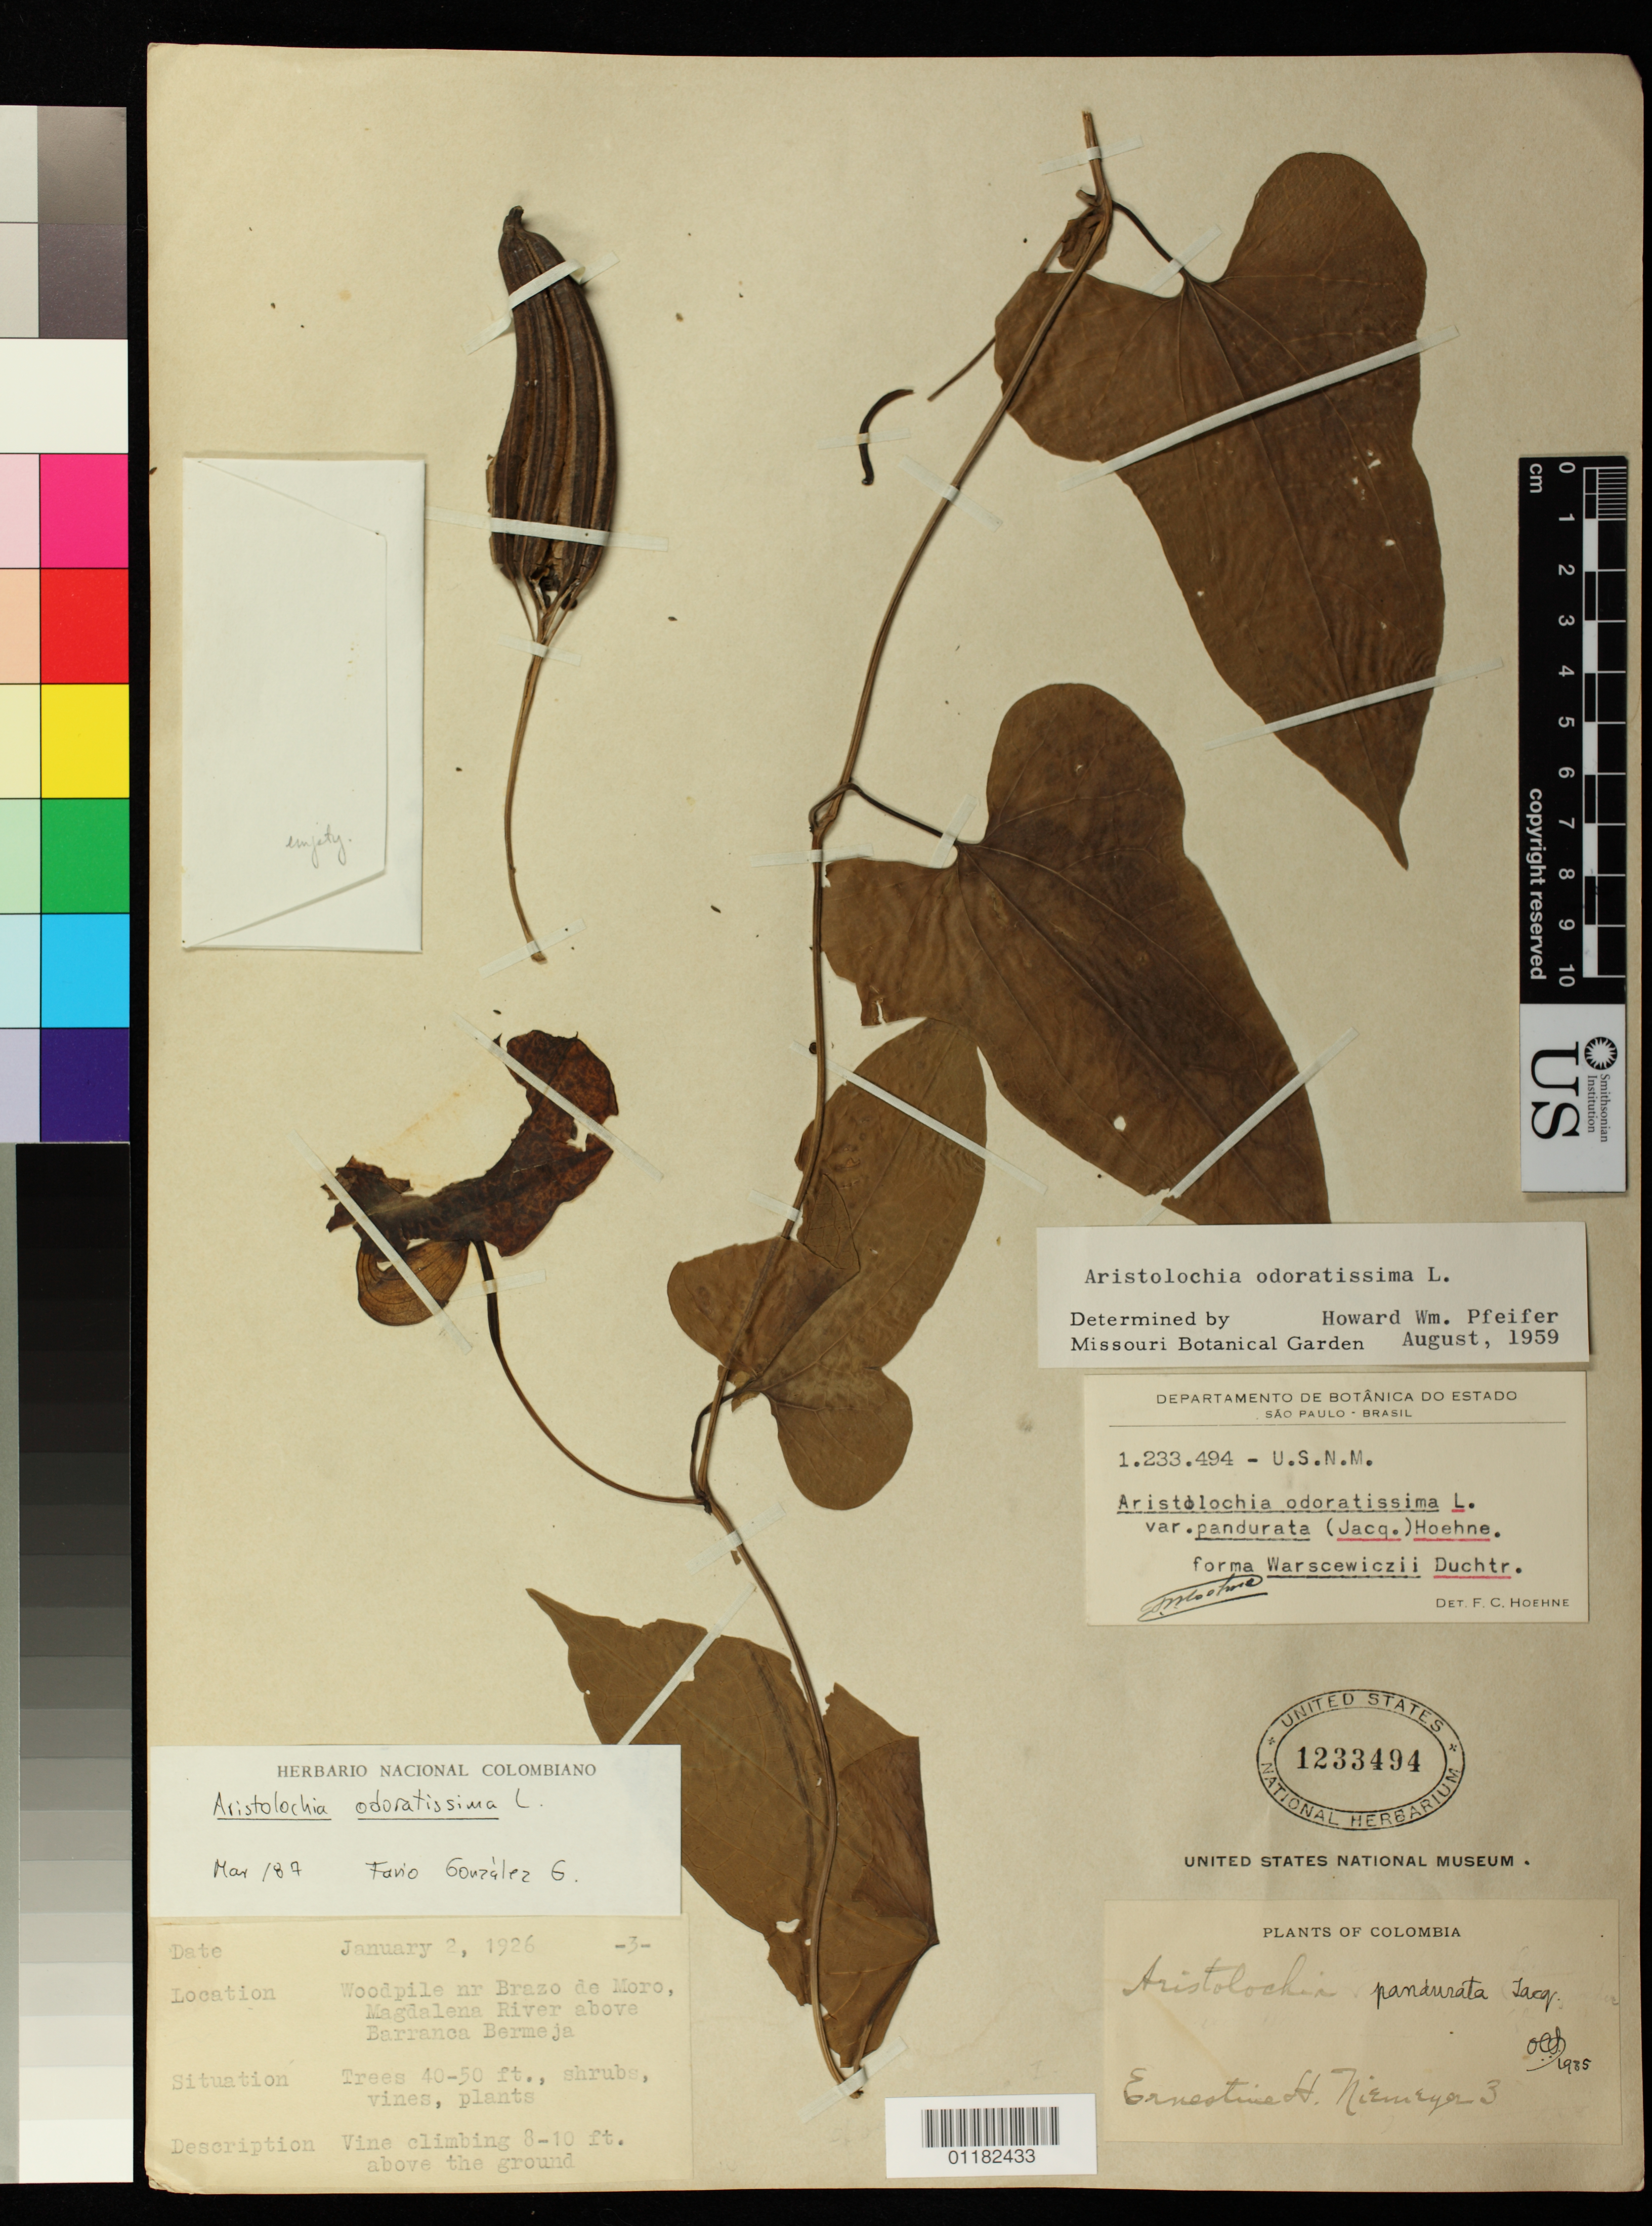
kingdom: Plantae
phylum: Tracheophyta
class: Magnoliopsida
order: Piperales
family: Aristolochiaceae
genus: Aristolochia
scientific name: Aristolochia odoratissima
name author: L.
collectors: E. H. Niemeyer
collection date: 1926-01-09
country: Colombia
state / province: Santander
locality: Woodpile near Brazo de Moro, Magdalena River above Barrancabermeja.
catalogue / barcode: US 1233494